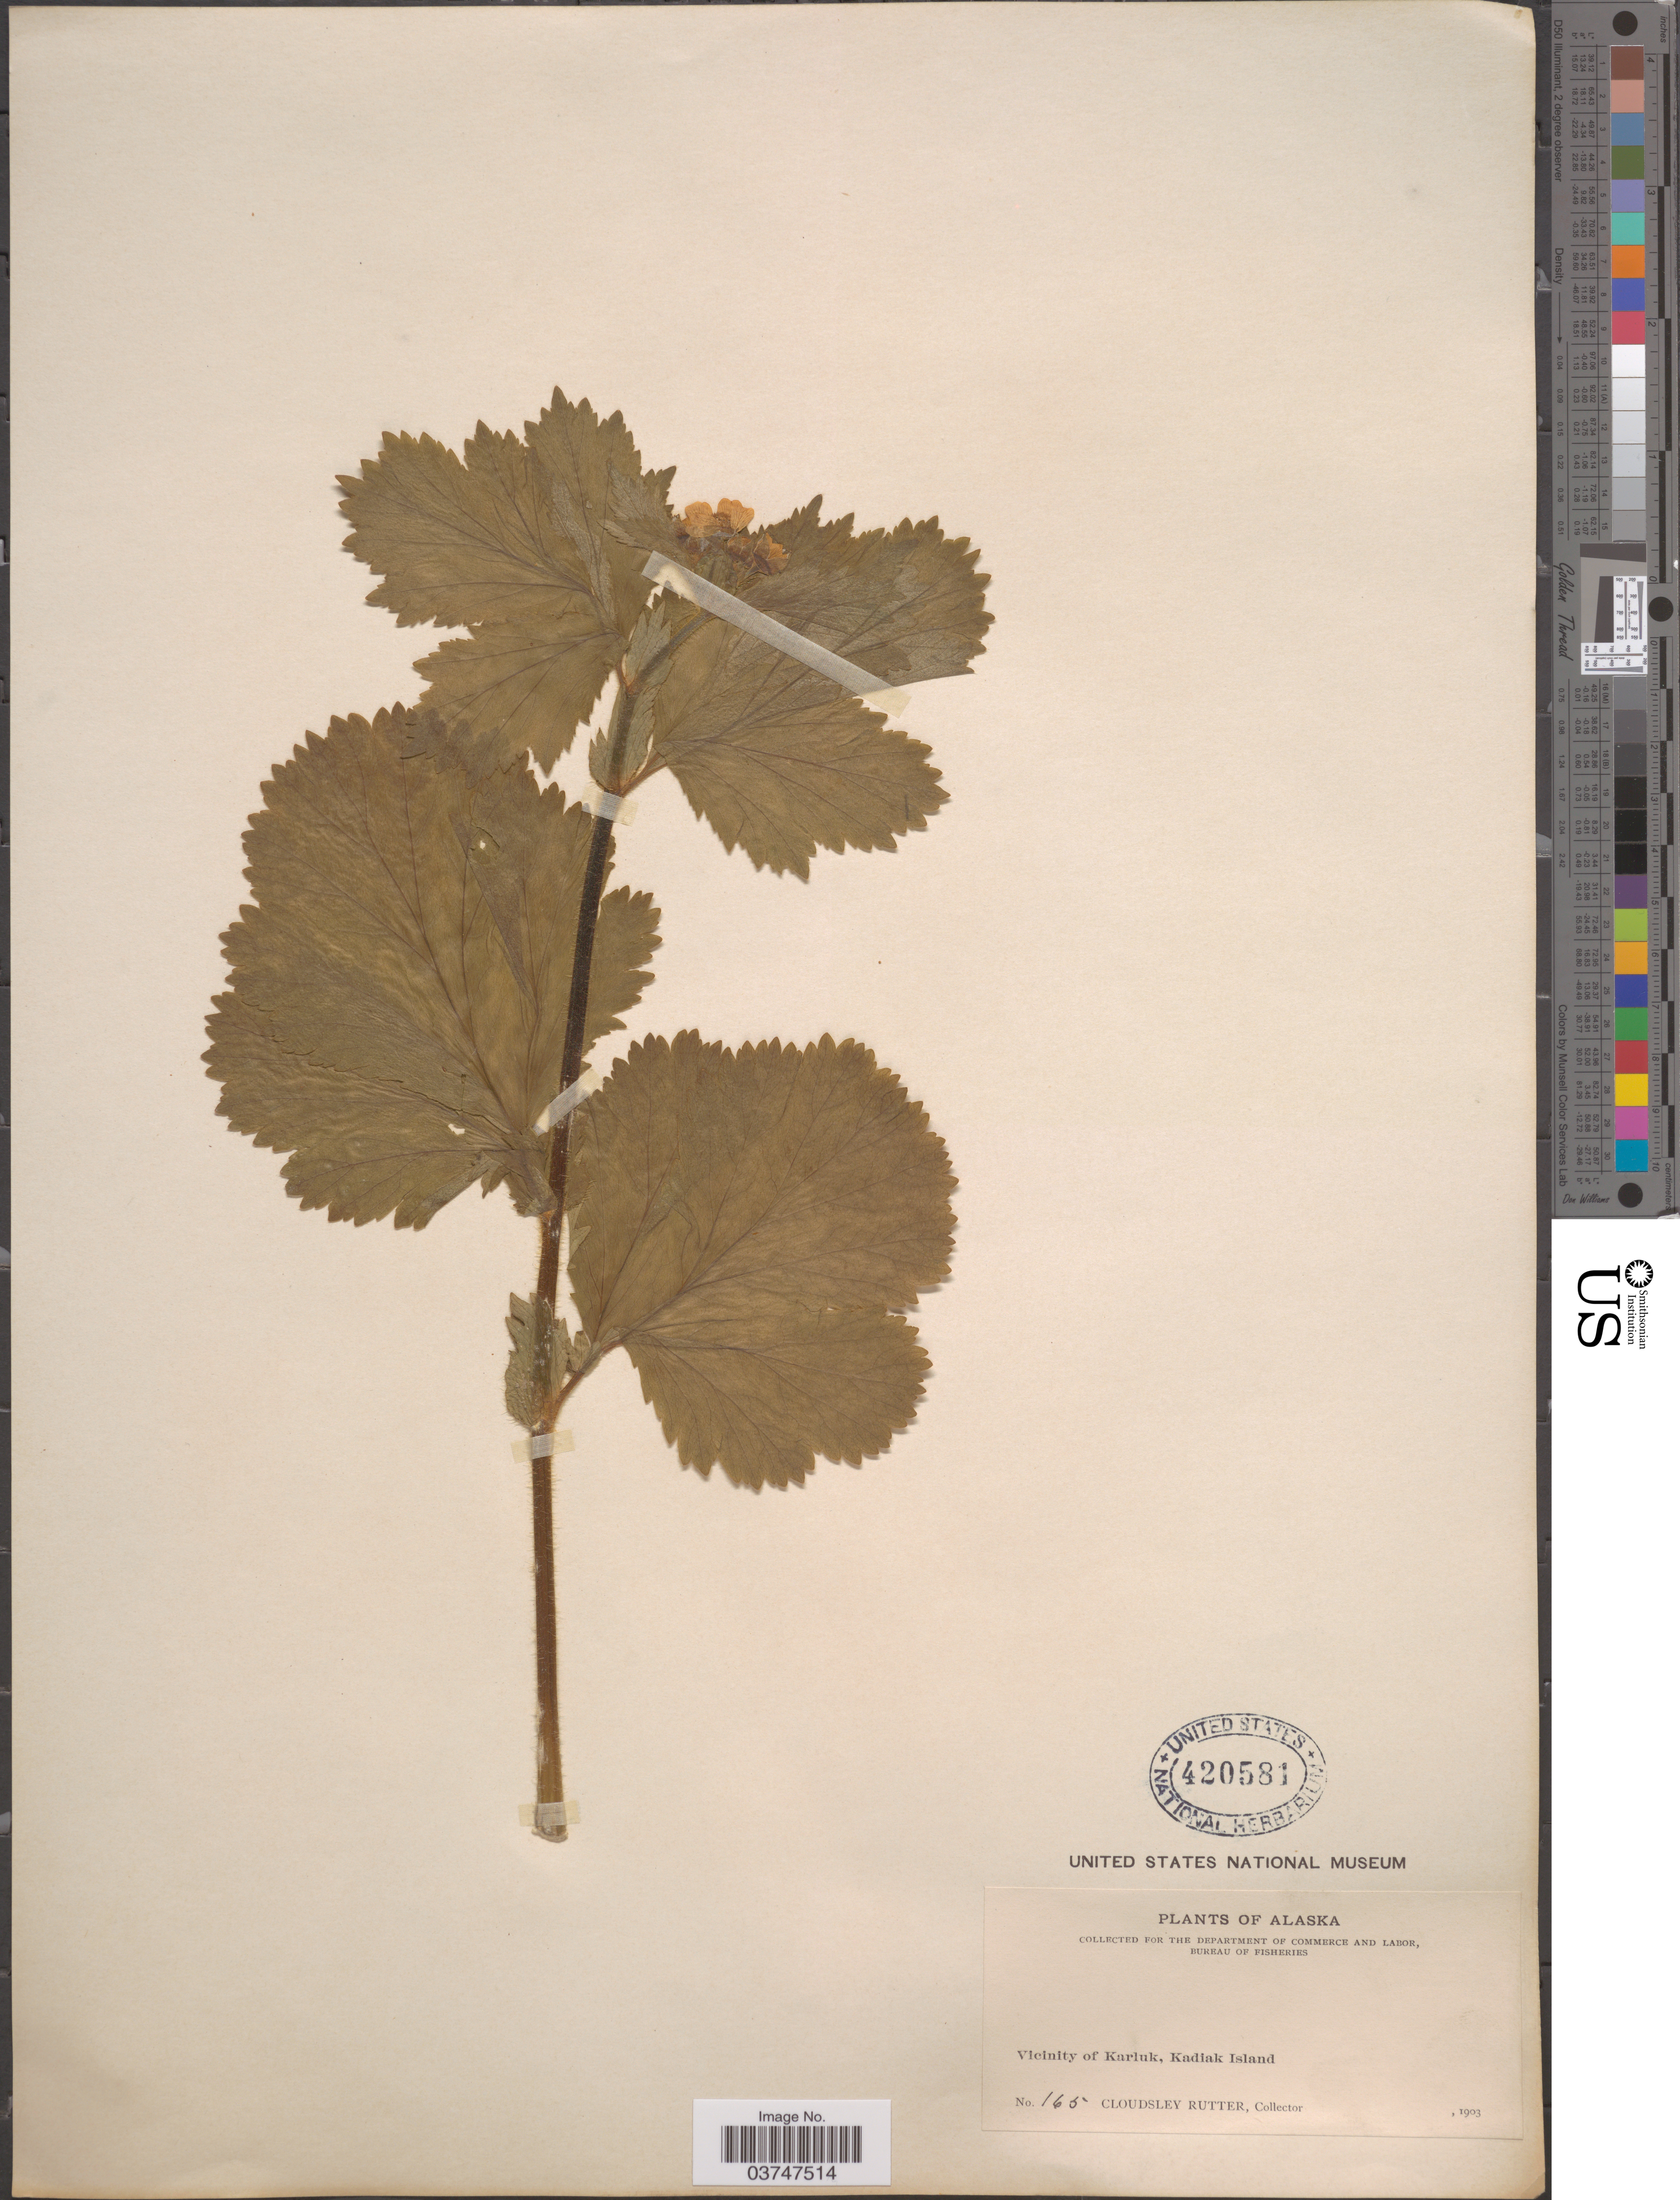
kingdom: Plantae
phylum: Tracheophyta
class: Magnoliopsida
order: Rosales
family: Rosaceae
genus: Geum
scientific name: Geum macrophyllum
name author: Willd.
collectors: C. Rutter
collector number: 165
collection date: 1903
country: United States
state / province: Alaska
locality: Vicinity of Karluk, Kadiak Island.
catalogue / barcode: US 420581